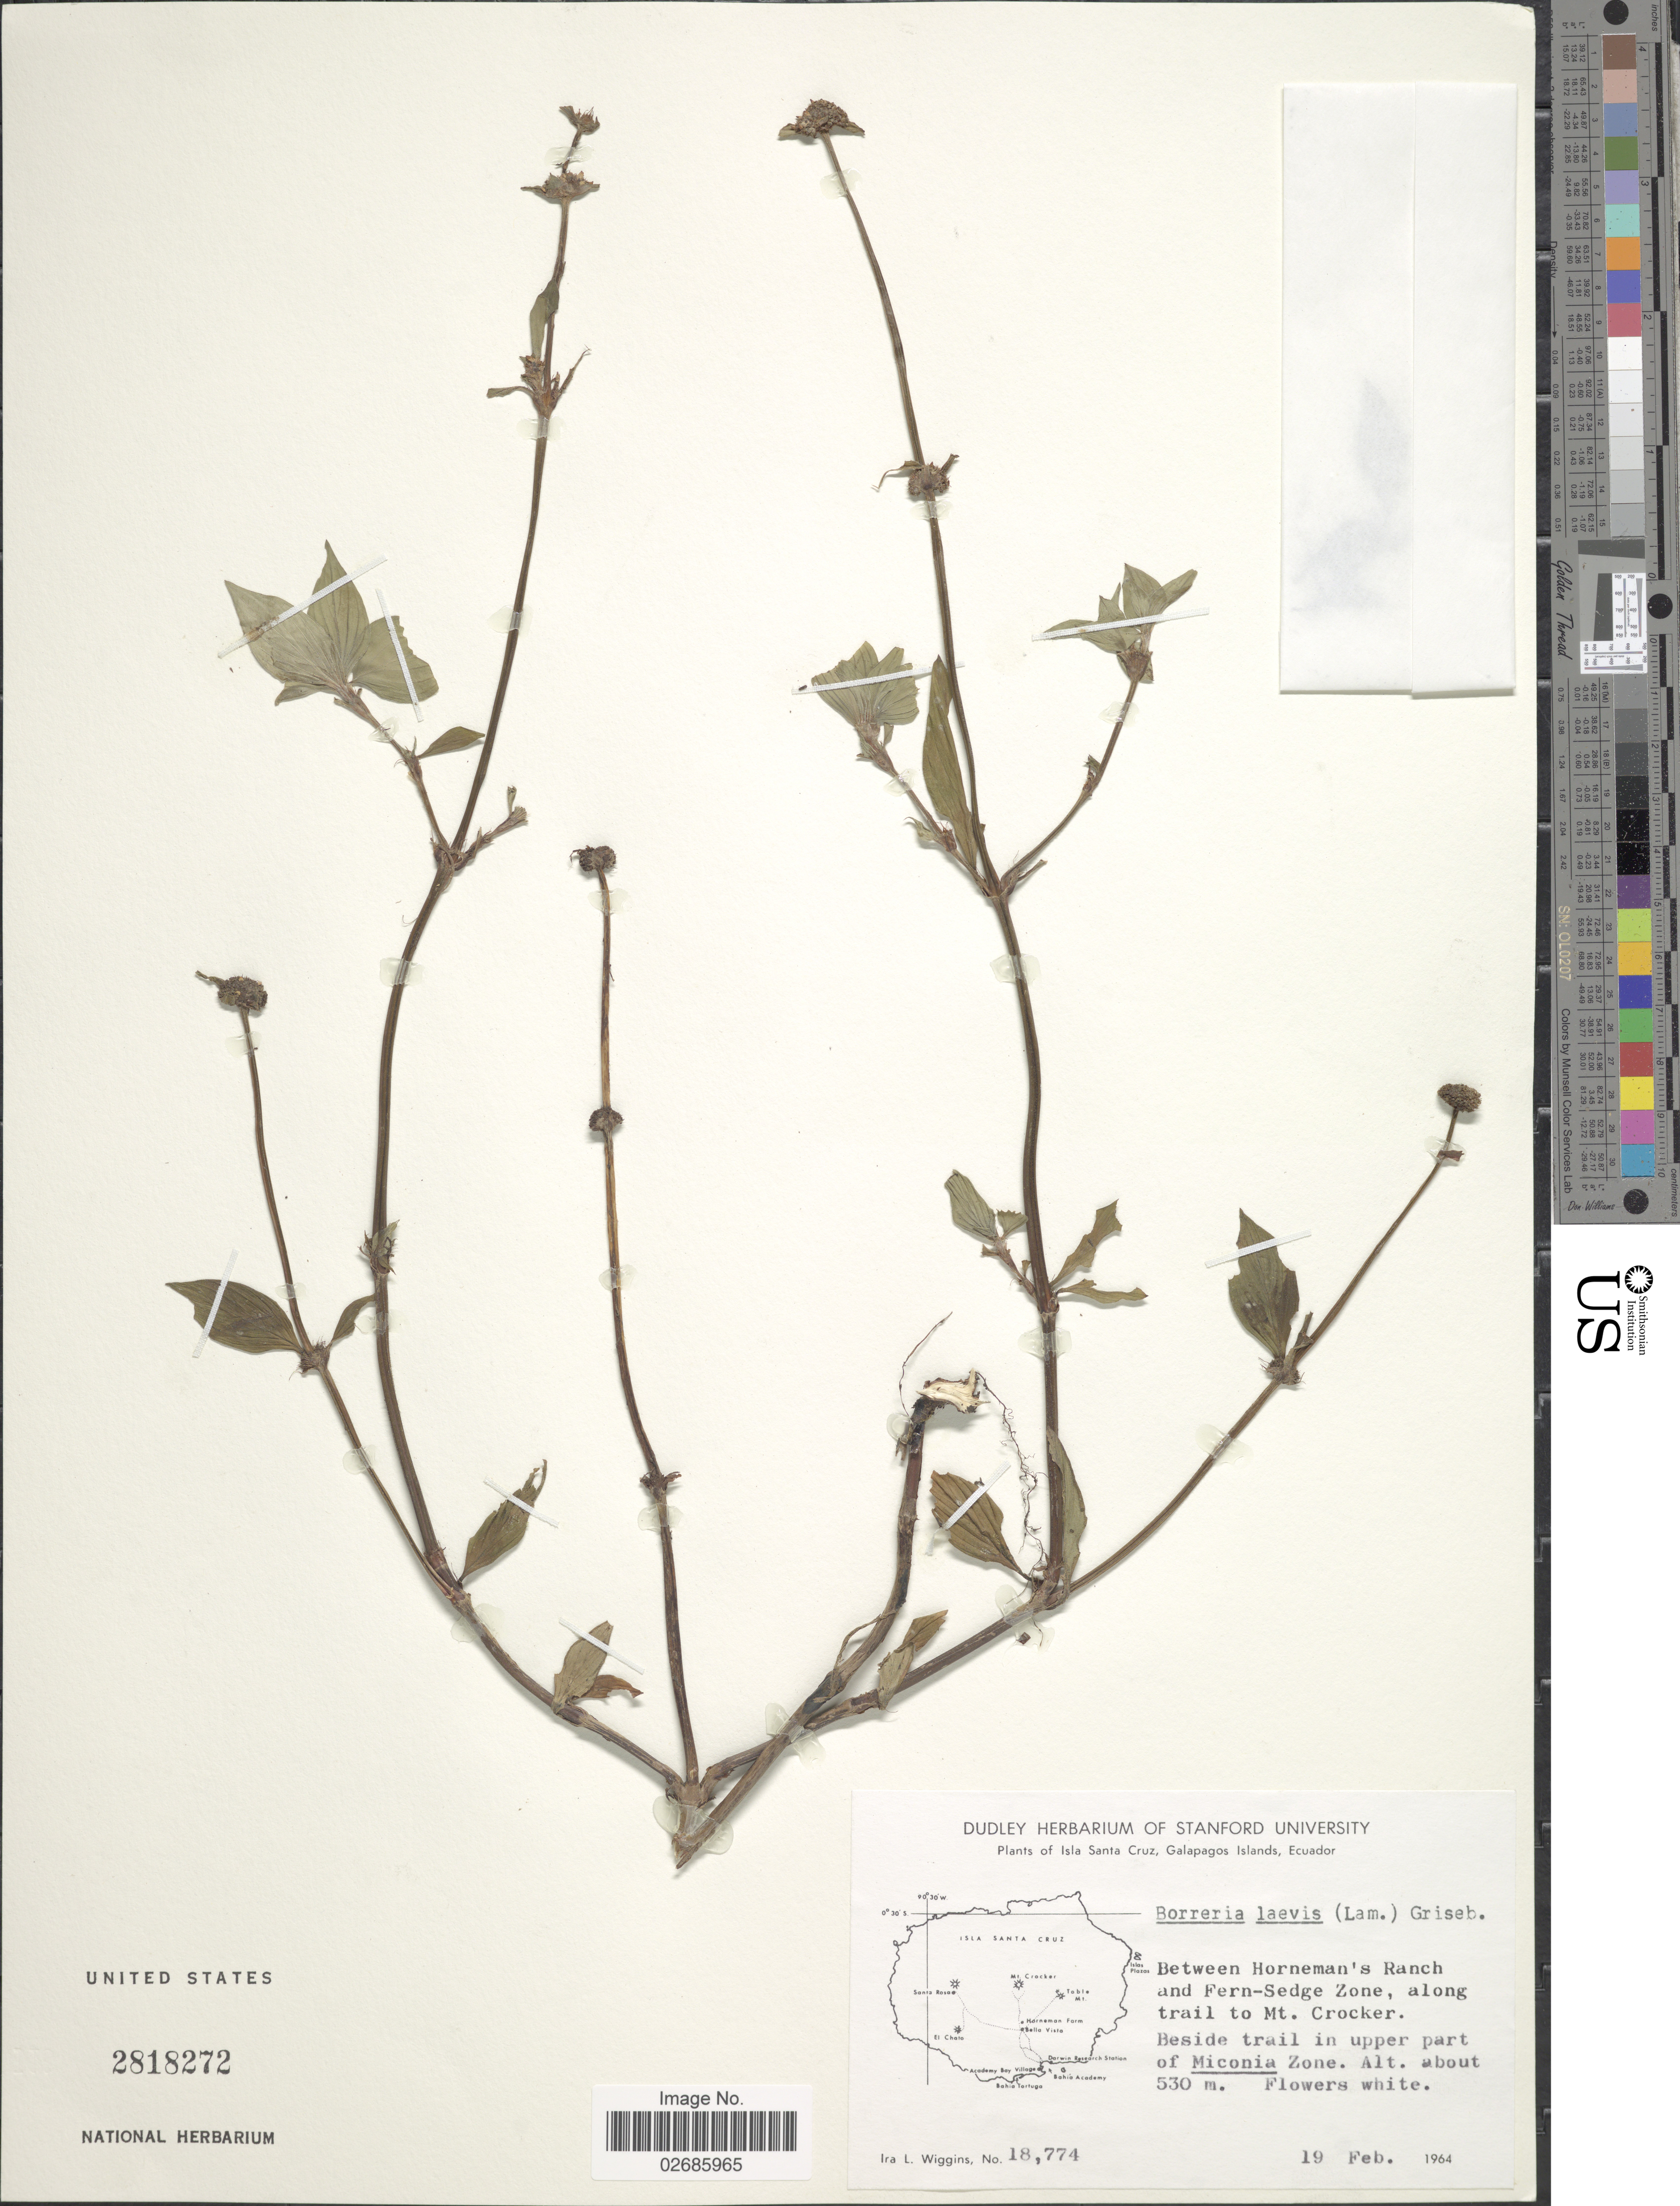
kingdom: Plantae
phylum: Tracheophyta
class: Magnoliopsida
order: Gentianales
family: Rubiaceae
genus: Borreria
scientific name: Borreria assurgens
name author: (Ruiz & Pav.) Griseb.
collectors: I. L. Wiggins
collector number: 18774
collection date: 1964-02-19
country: Ecuador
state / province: Colón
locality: Isla Santa Cruz, Galapagos Islands, Between Horneman's Ranch and Fern-Sedge Zone, along trail to Mt Crocker. Beside trail in upper part of Miconia Zone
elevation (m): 530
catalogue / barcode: US 2818272